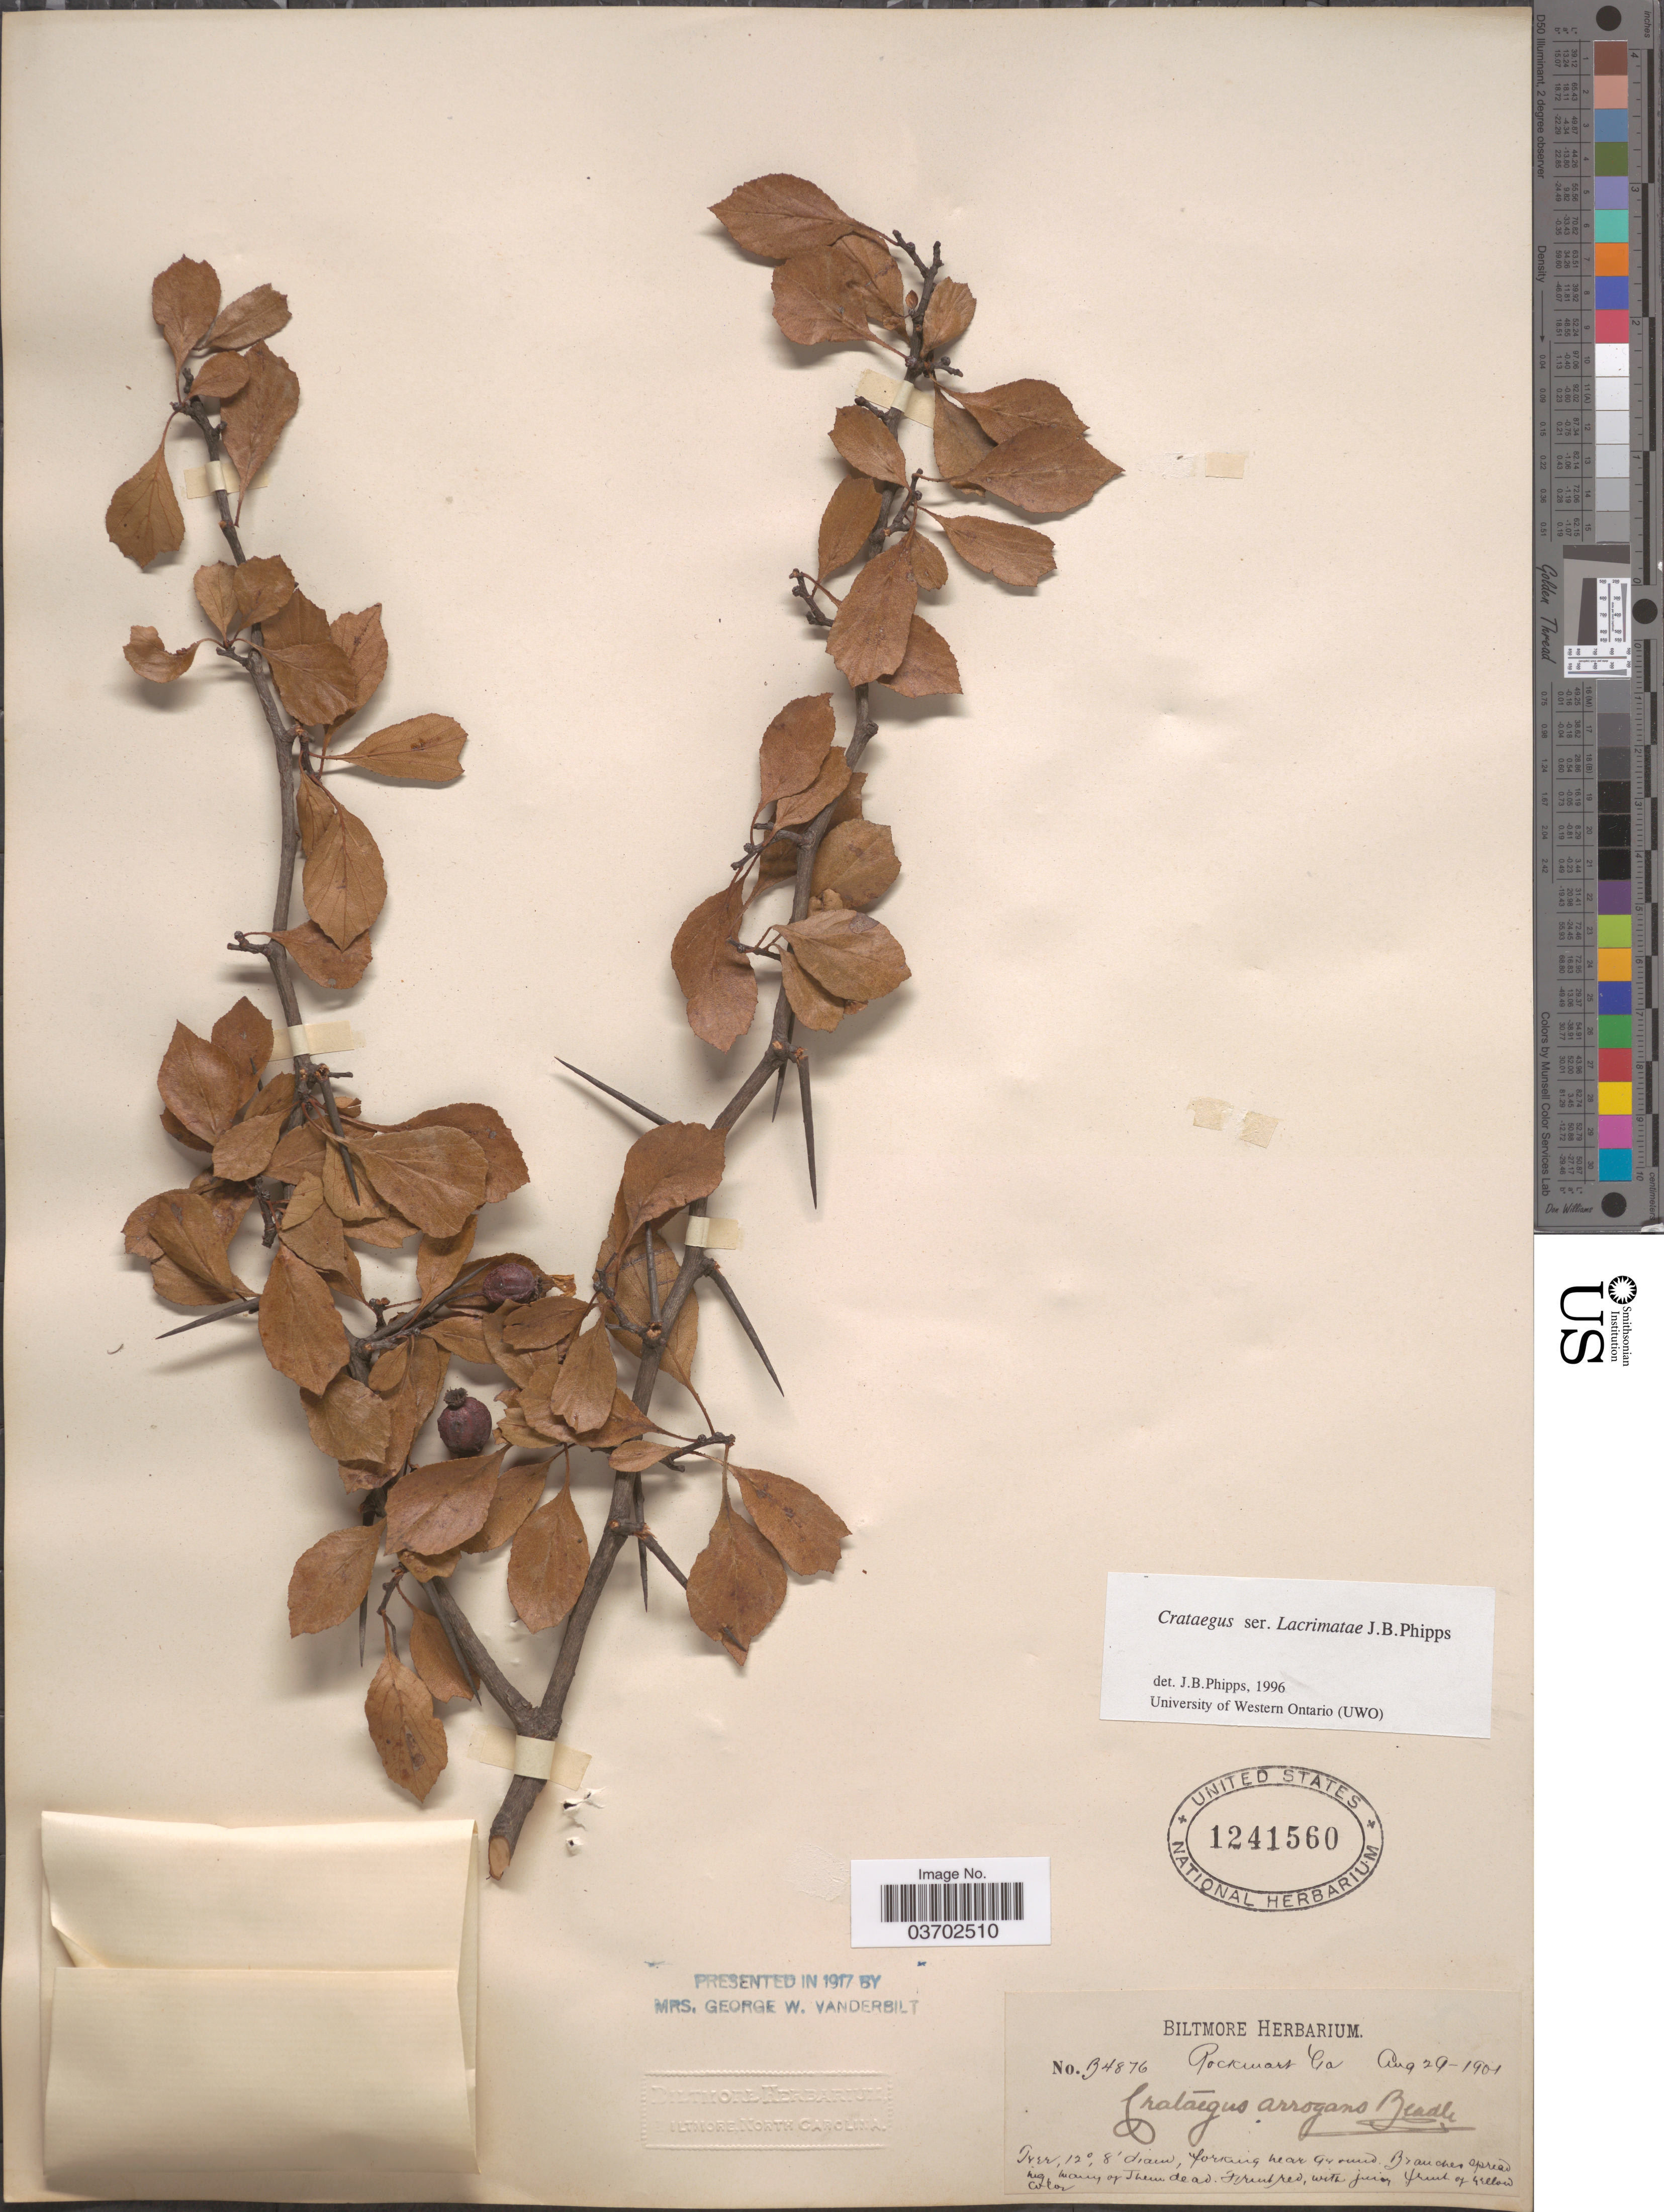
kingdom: Plantae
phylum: Tracheophyta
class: Magnoliopsida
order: Rosales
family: Rosaceae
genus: Crataegus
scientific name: Crataegus visenda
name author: Beadle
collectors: ex herb. Biltmore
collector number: B4876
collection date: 1901-08-29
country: United States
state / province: Georgia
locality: Rockmart.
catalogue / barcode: US 1241560